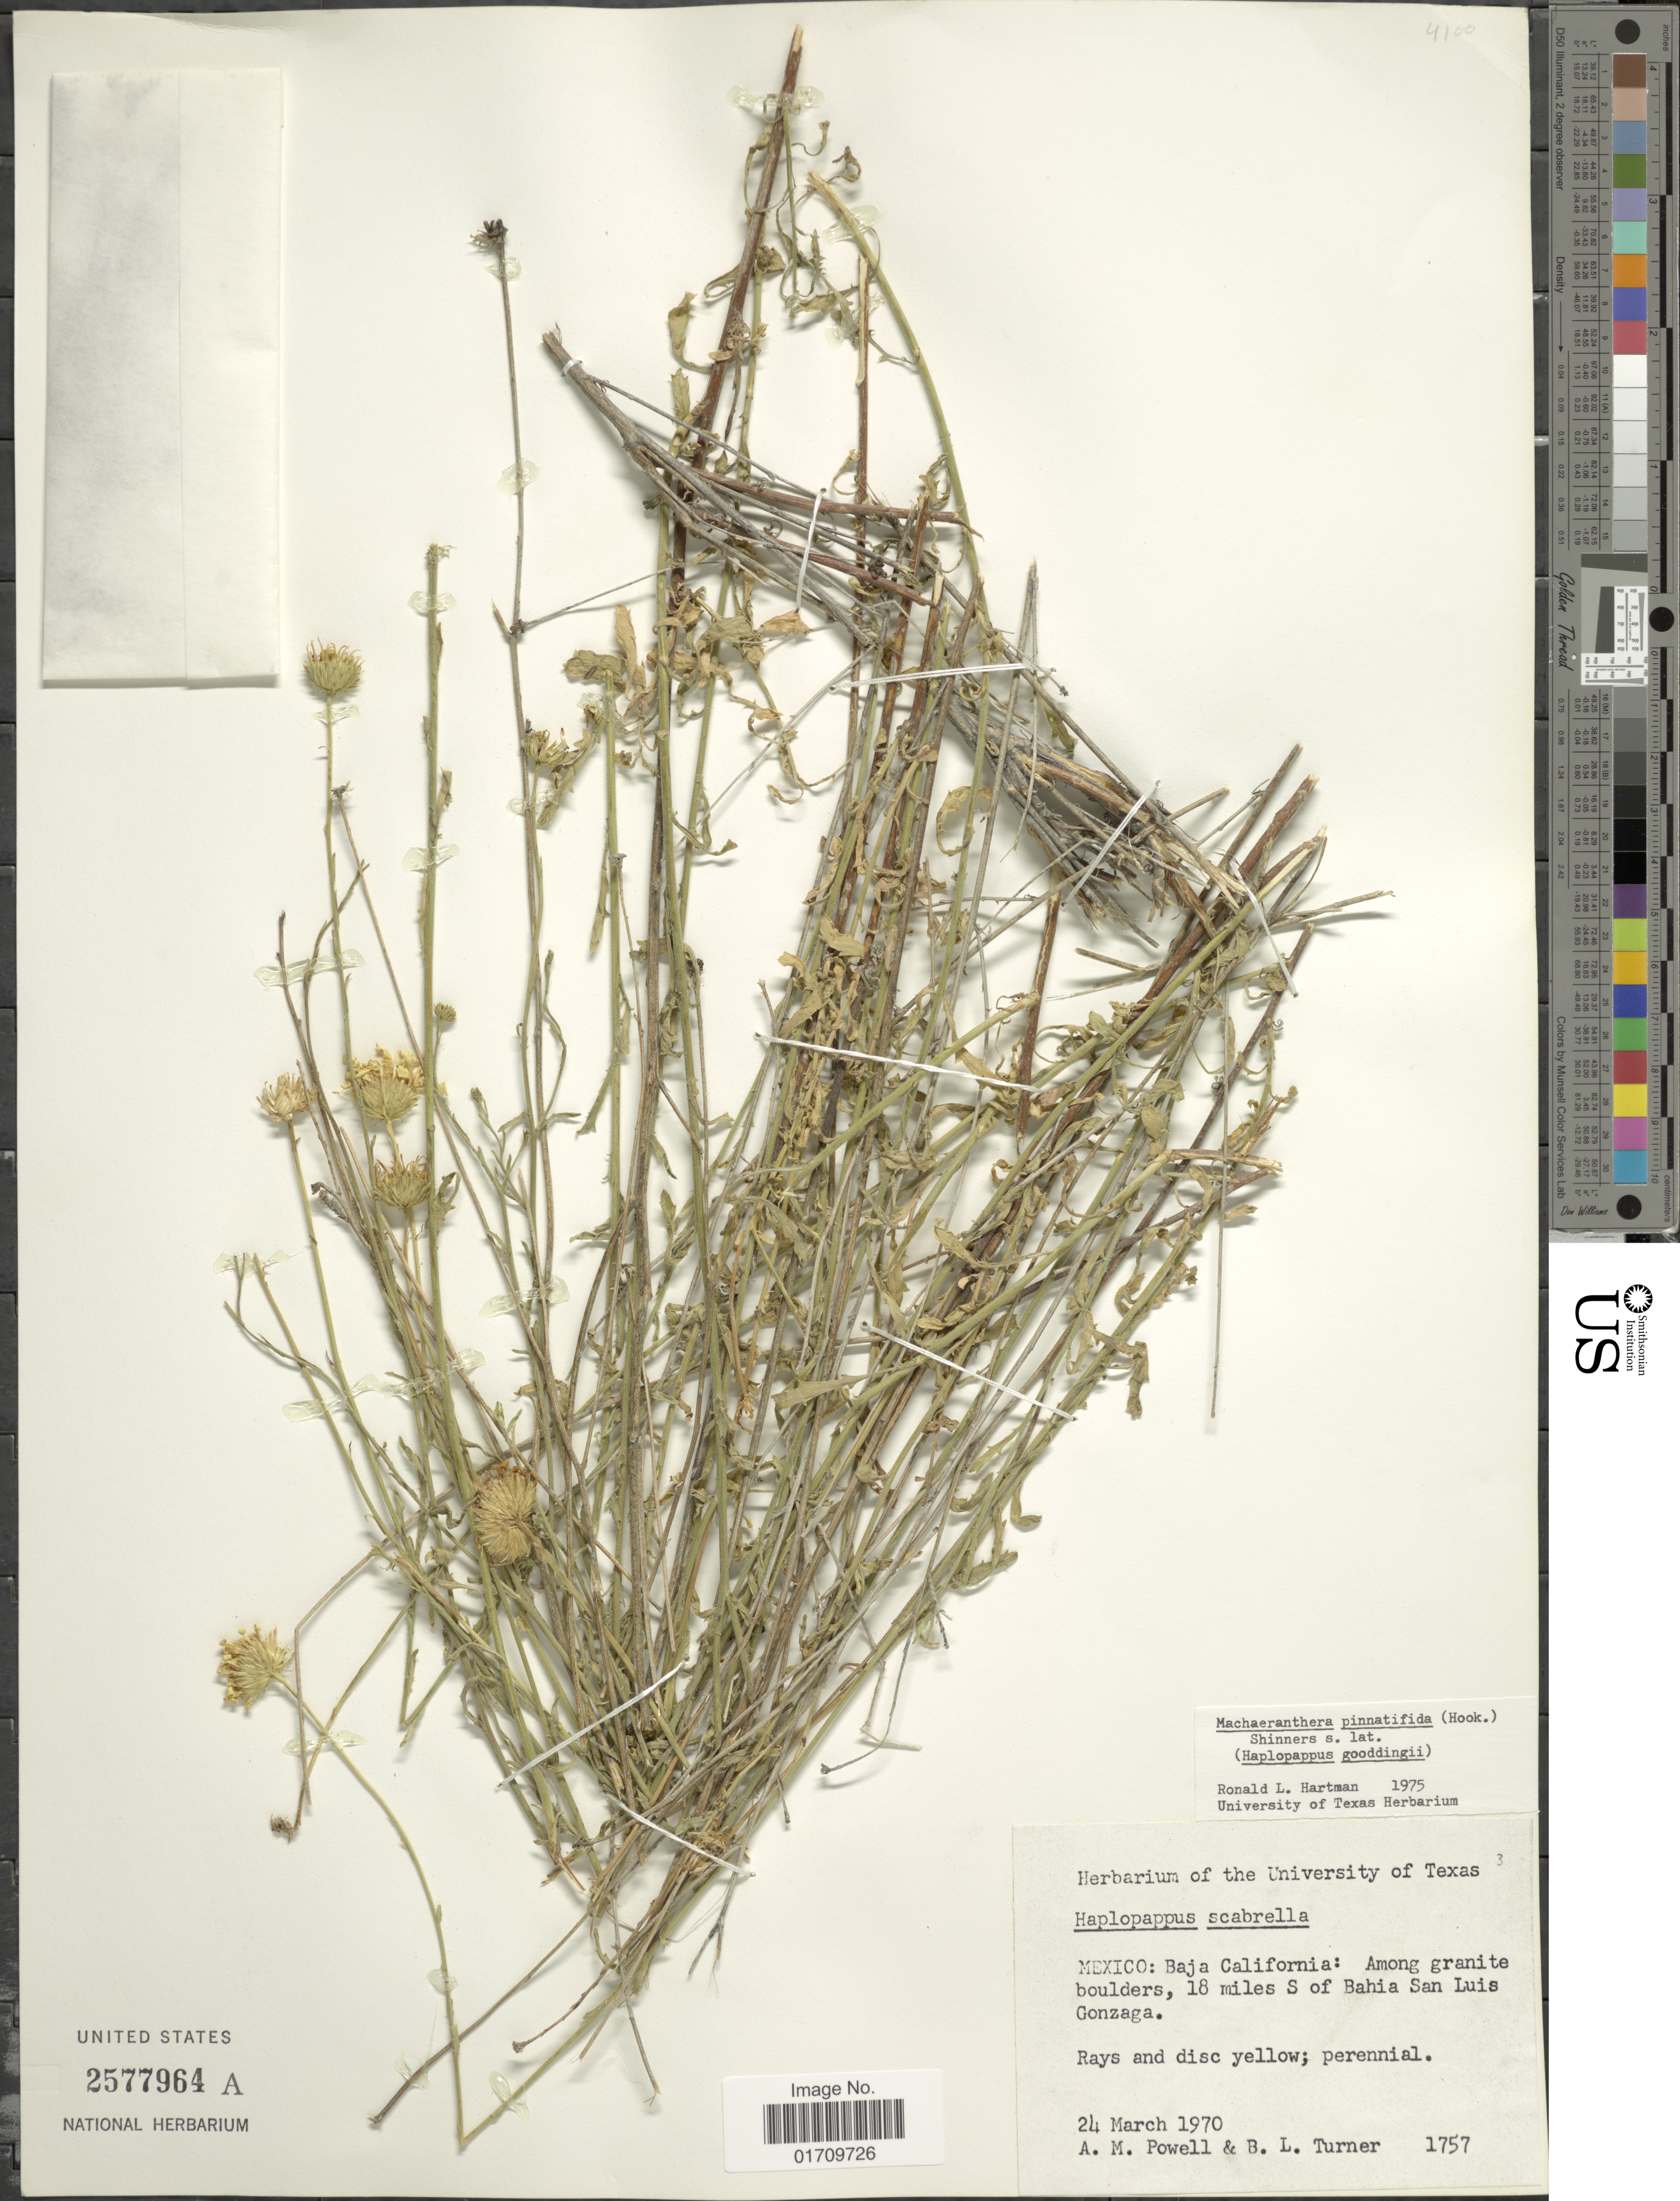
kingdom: Plantae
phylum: Tracheophyta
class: Magnoliopsida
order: Asterales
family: Asteraceae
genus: Machaeranthera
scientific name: Machaeranthera pinnatifida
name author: (Hook.) Shinners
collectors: A. M. Powell & B. L. Turner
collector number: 1757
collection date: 1970-03-24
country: Mexico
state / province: Baja California Norte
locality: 18 miles S of Bahia San Luis Conzaga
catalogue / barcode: US 2577964A